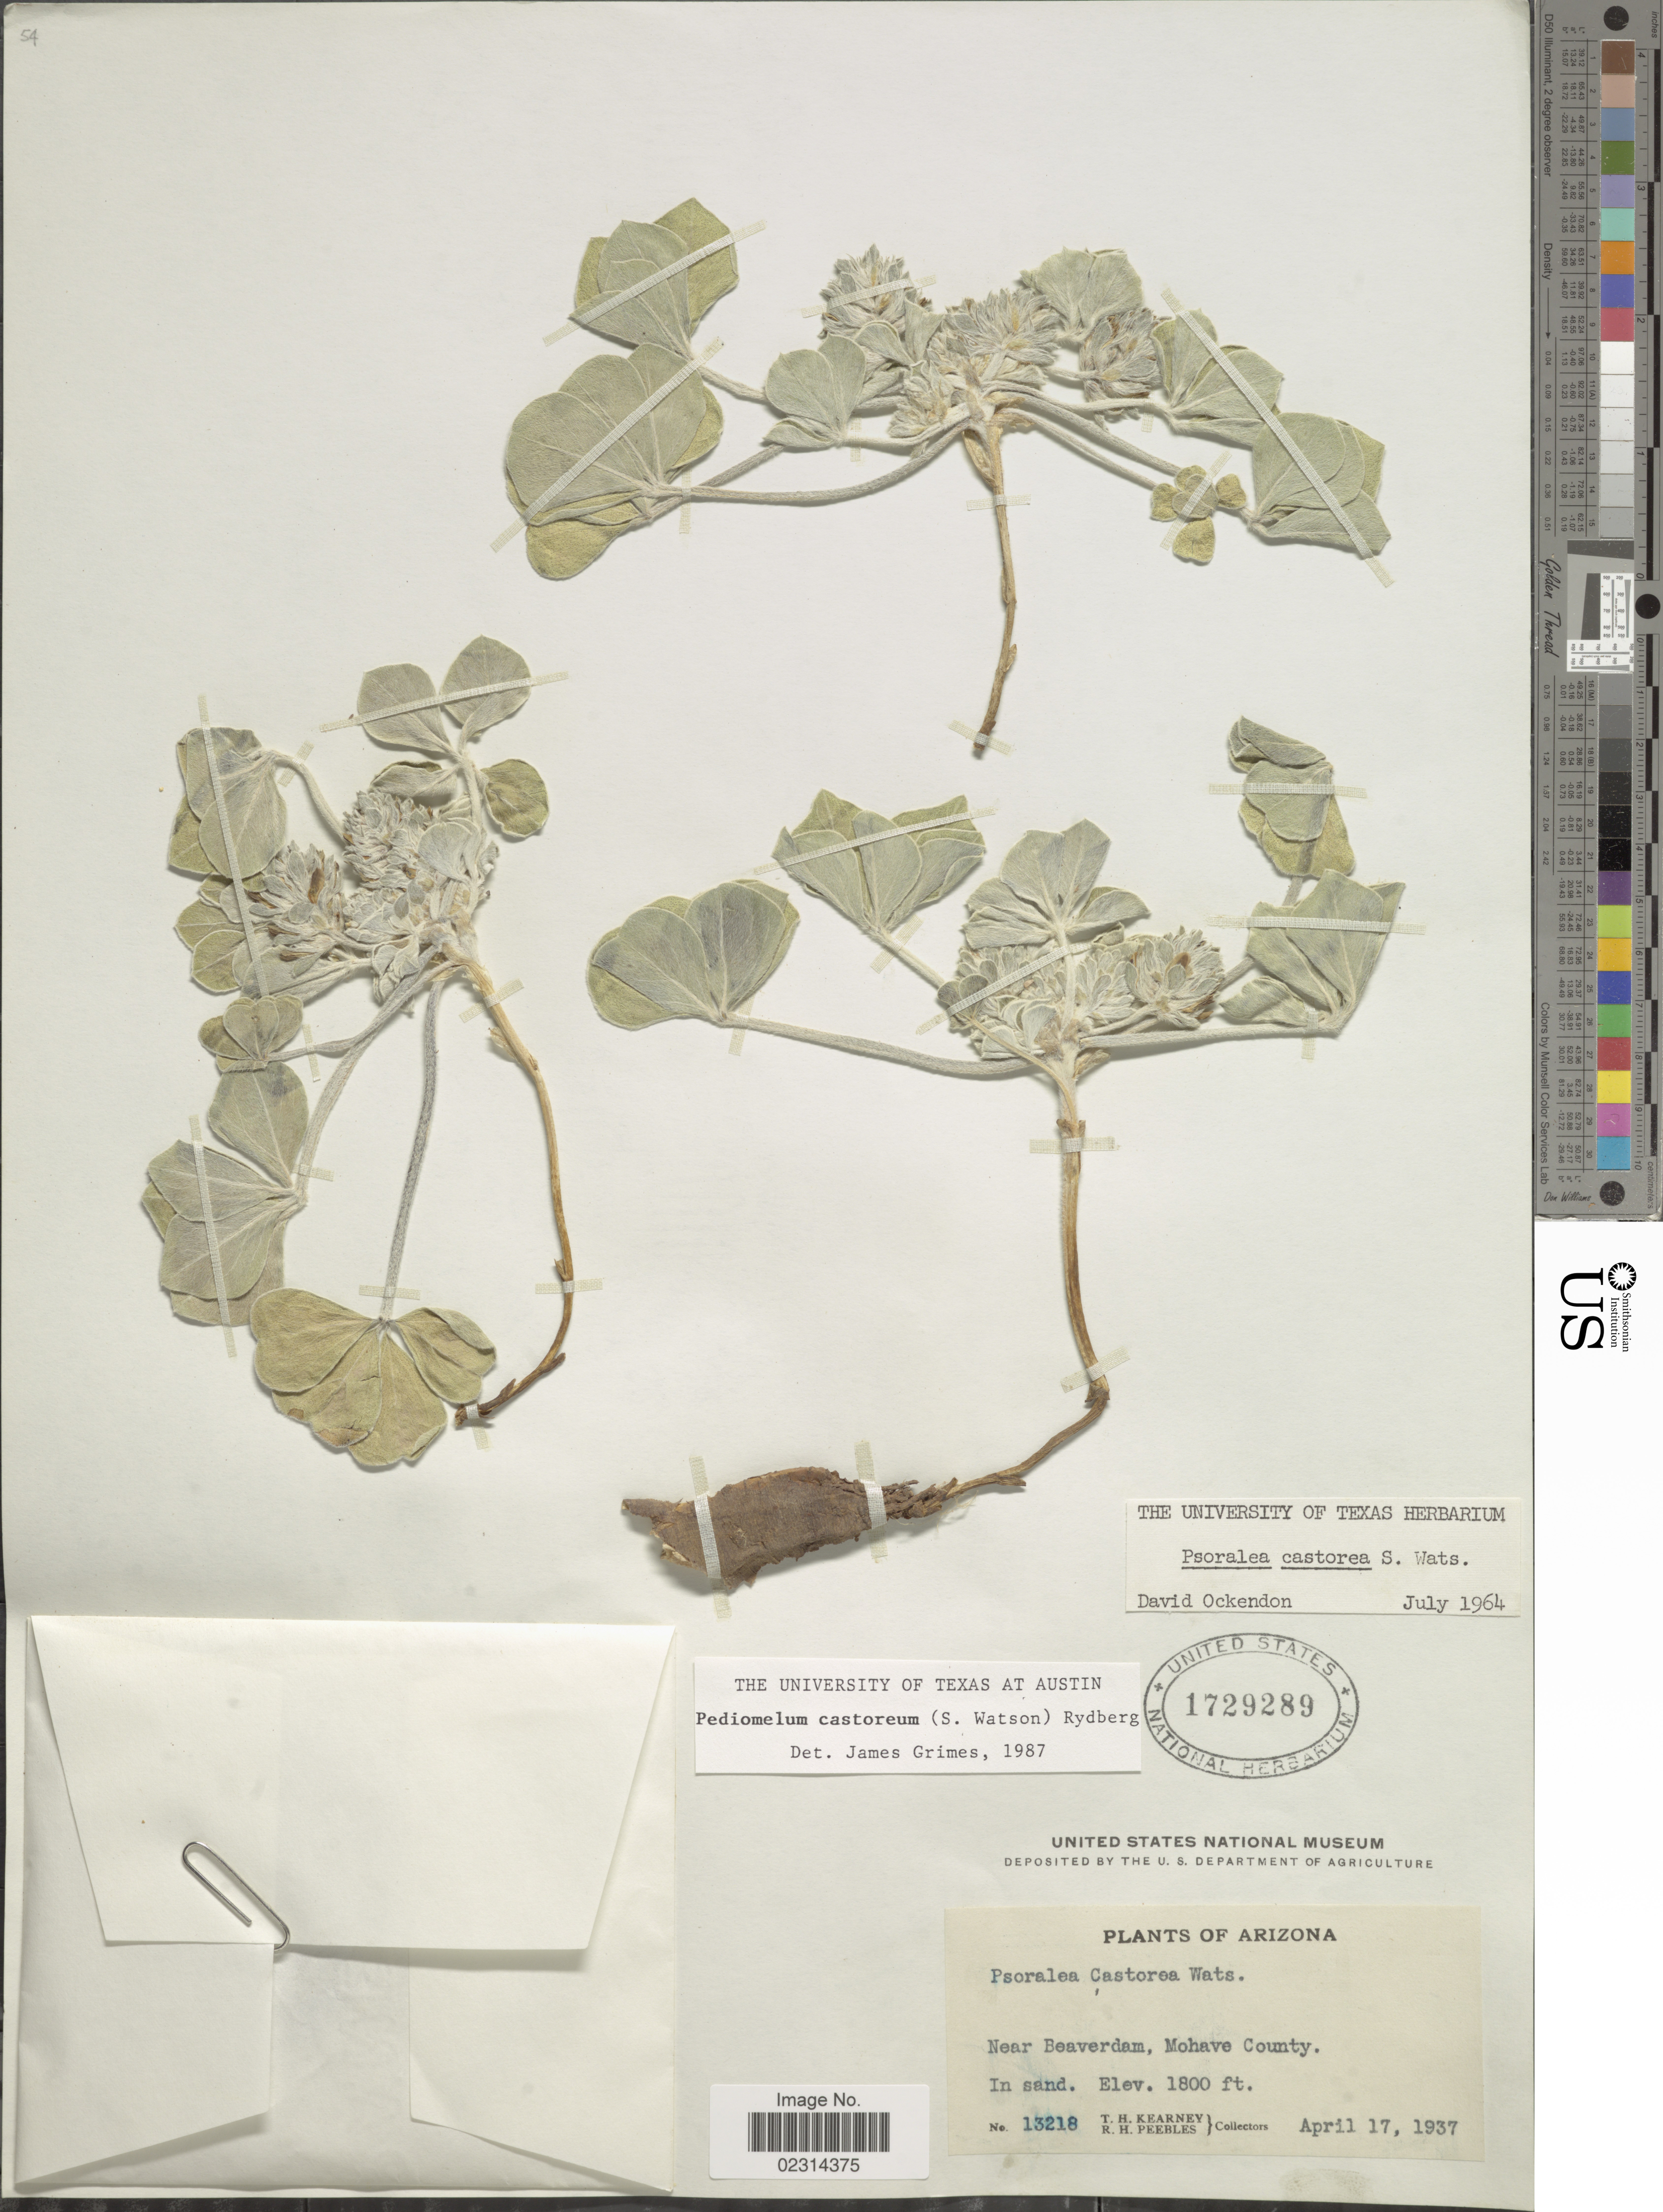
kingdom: Plantae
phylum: Tracheophyta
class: Magnoliopsida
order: Fabales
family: Fabaceae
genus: Pediomelum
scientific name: Pediomelum castoreum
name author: (S. Watson) Rydb.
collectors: T. H. Kearney & R. H. Peebles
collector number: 13218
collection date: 1937-04-17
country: United States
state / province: Arizona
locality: Near Beaverdam, Mohave County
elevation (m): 549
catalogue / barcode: US 1729289